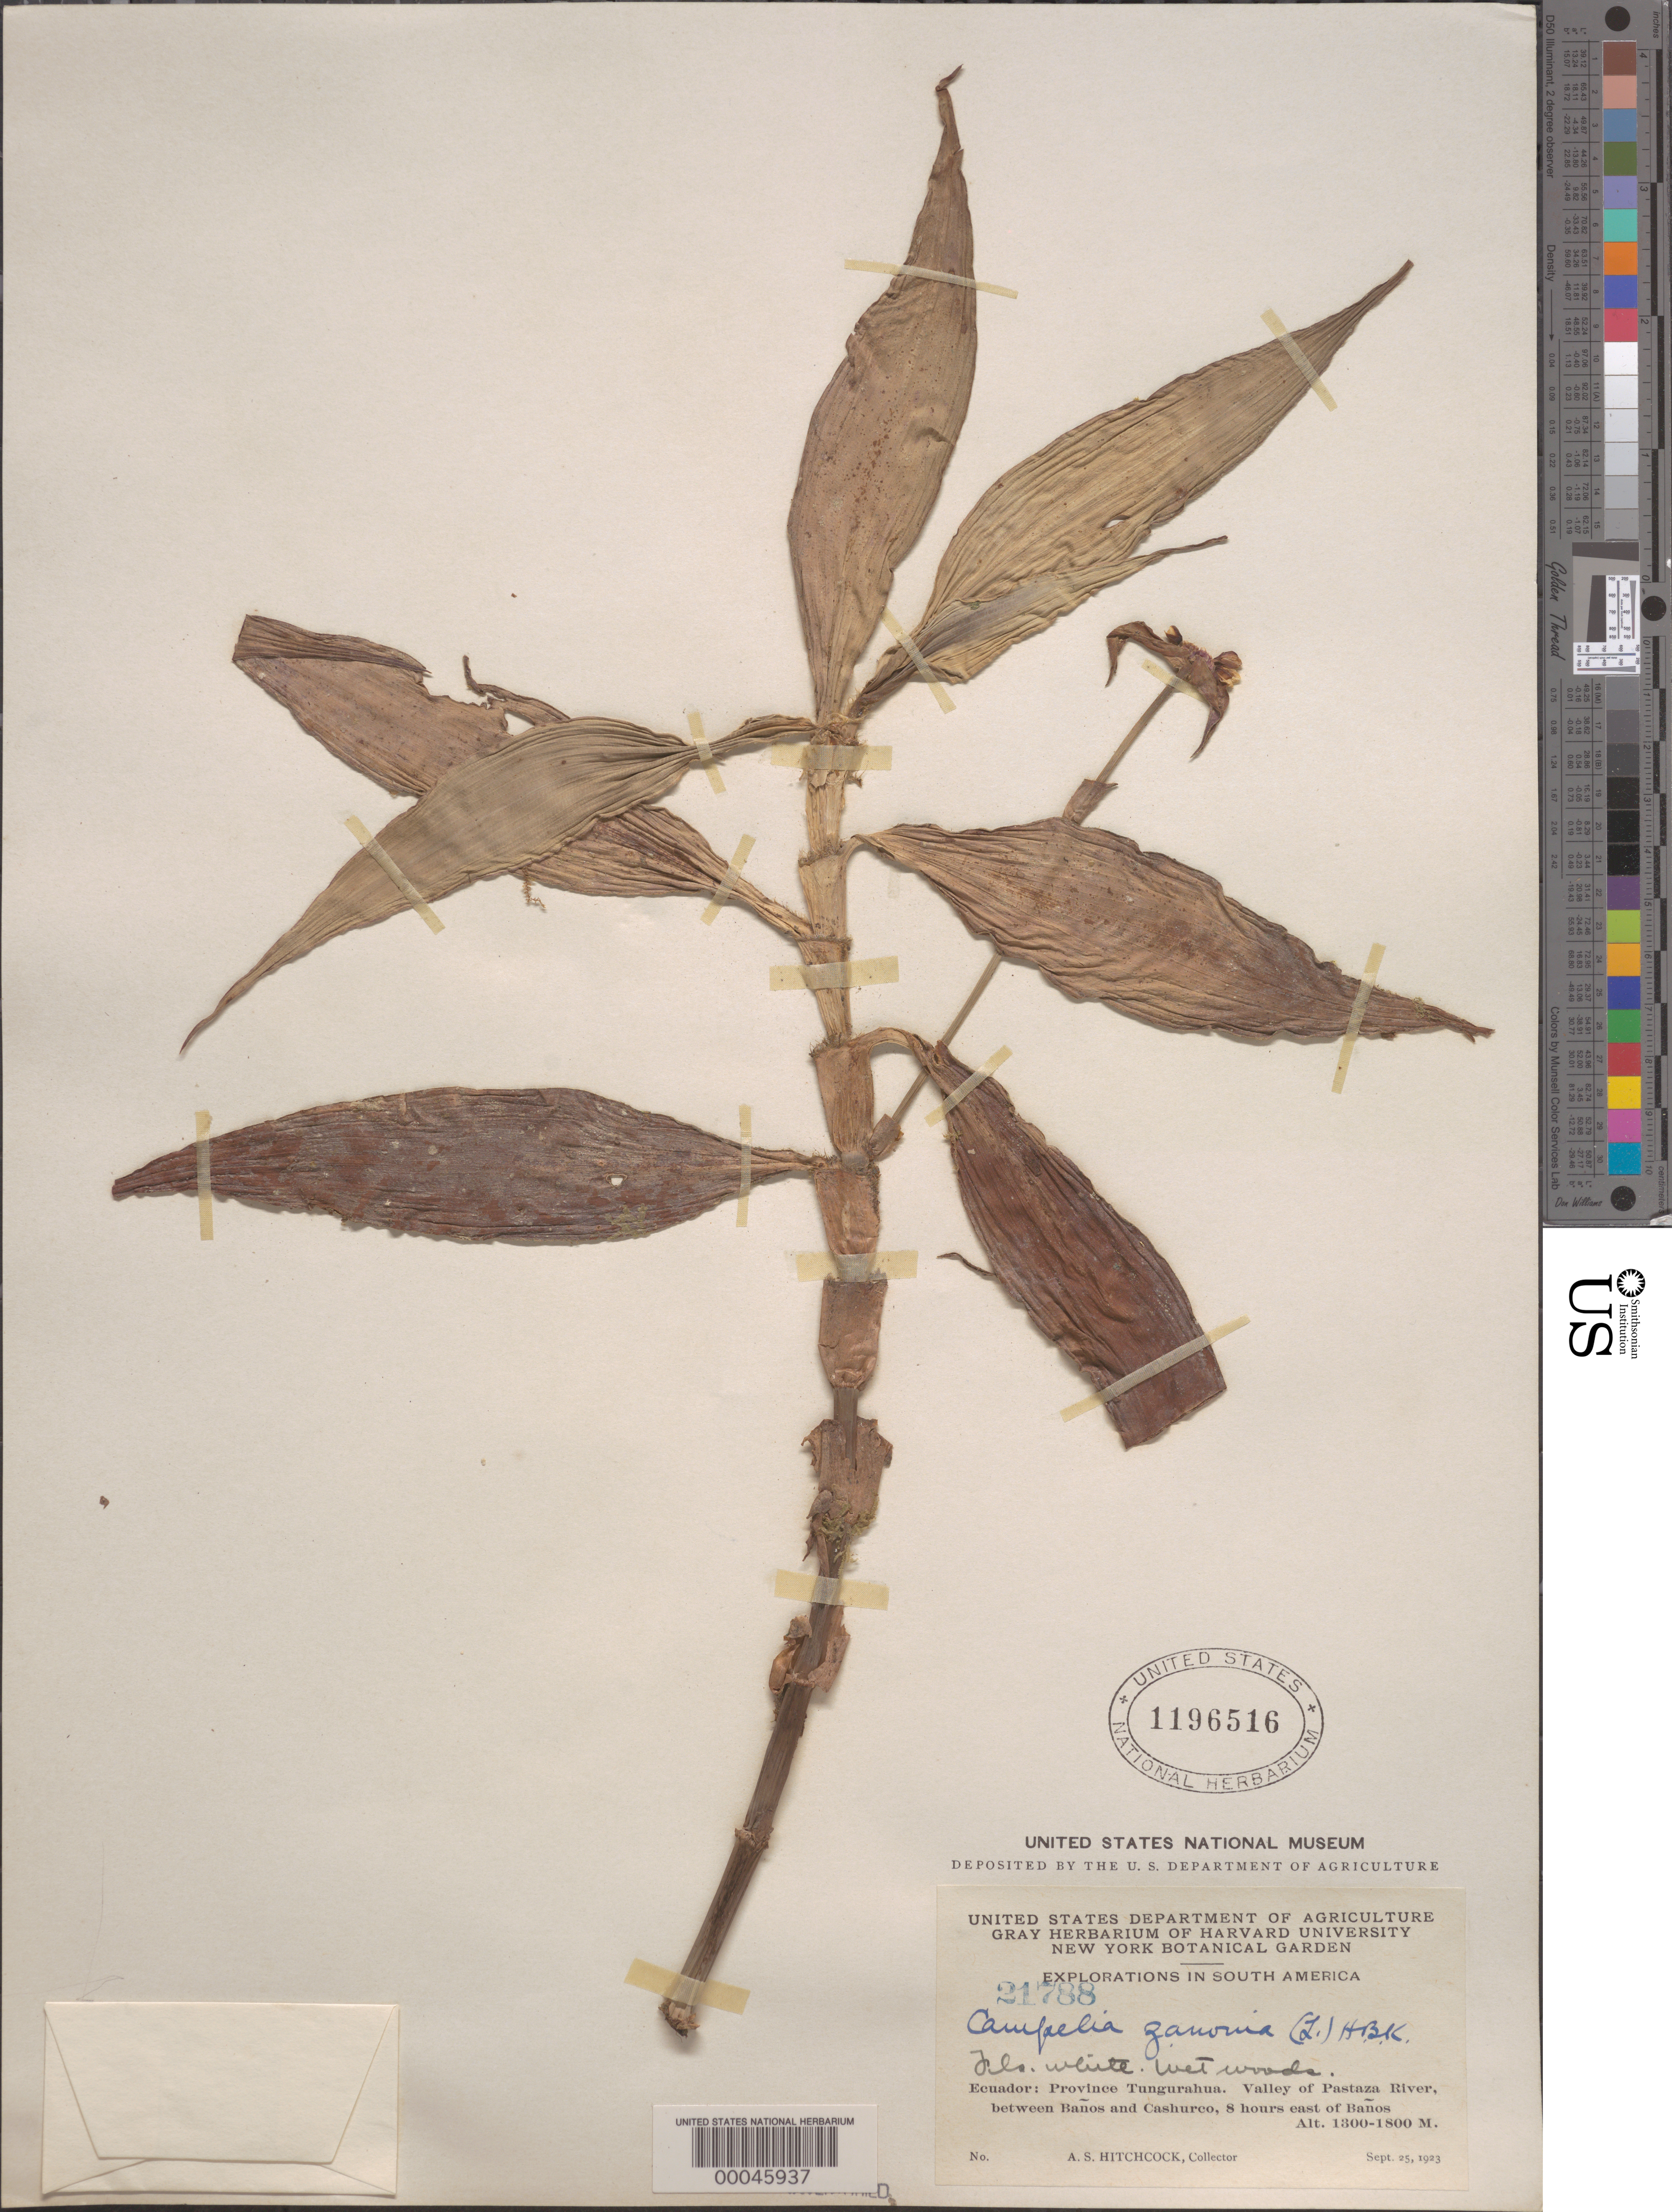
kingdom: Plantae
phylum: Tracheophyta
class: Liliopsida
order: Commelinales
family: Commelinaceae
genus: Tradescantia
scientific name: Tradescantia zanonia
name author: (L.) Sw.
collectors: A. S. Hitchcock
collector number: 21788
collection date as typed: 25 Sep 1923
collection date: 1923-09-25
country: Ecuador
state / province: Tungurahua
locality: Valley of pastaza River between banos and cashurco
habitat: Wet woods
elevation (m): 1300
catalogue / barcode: US 1196516